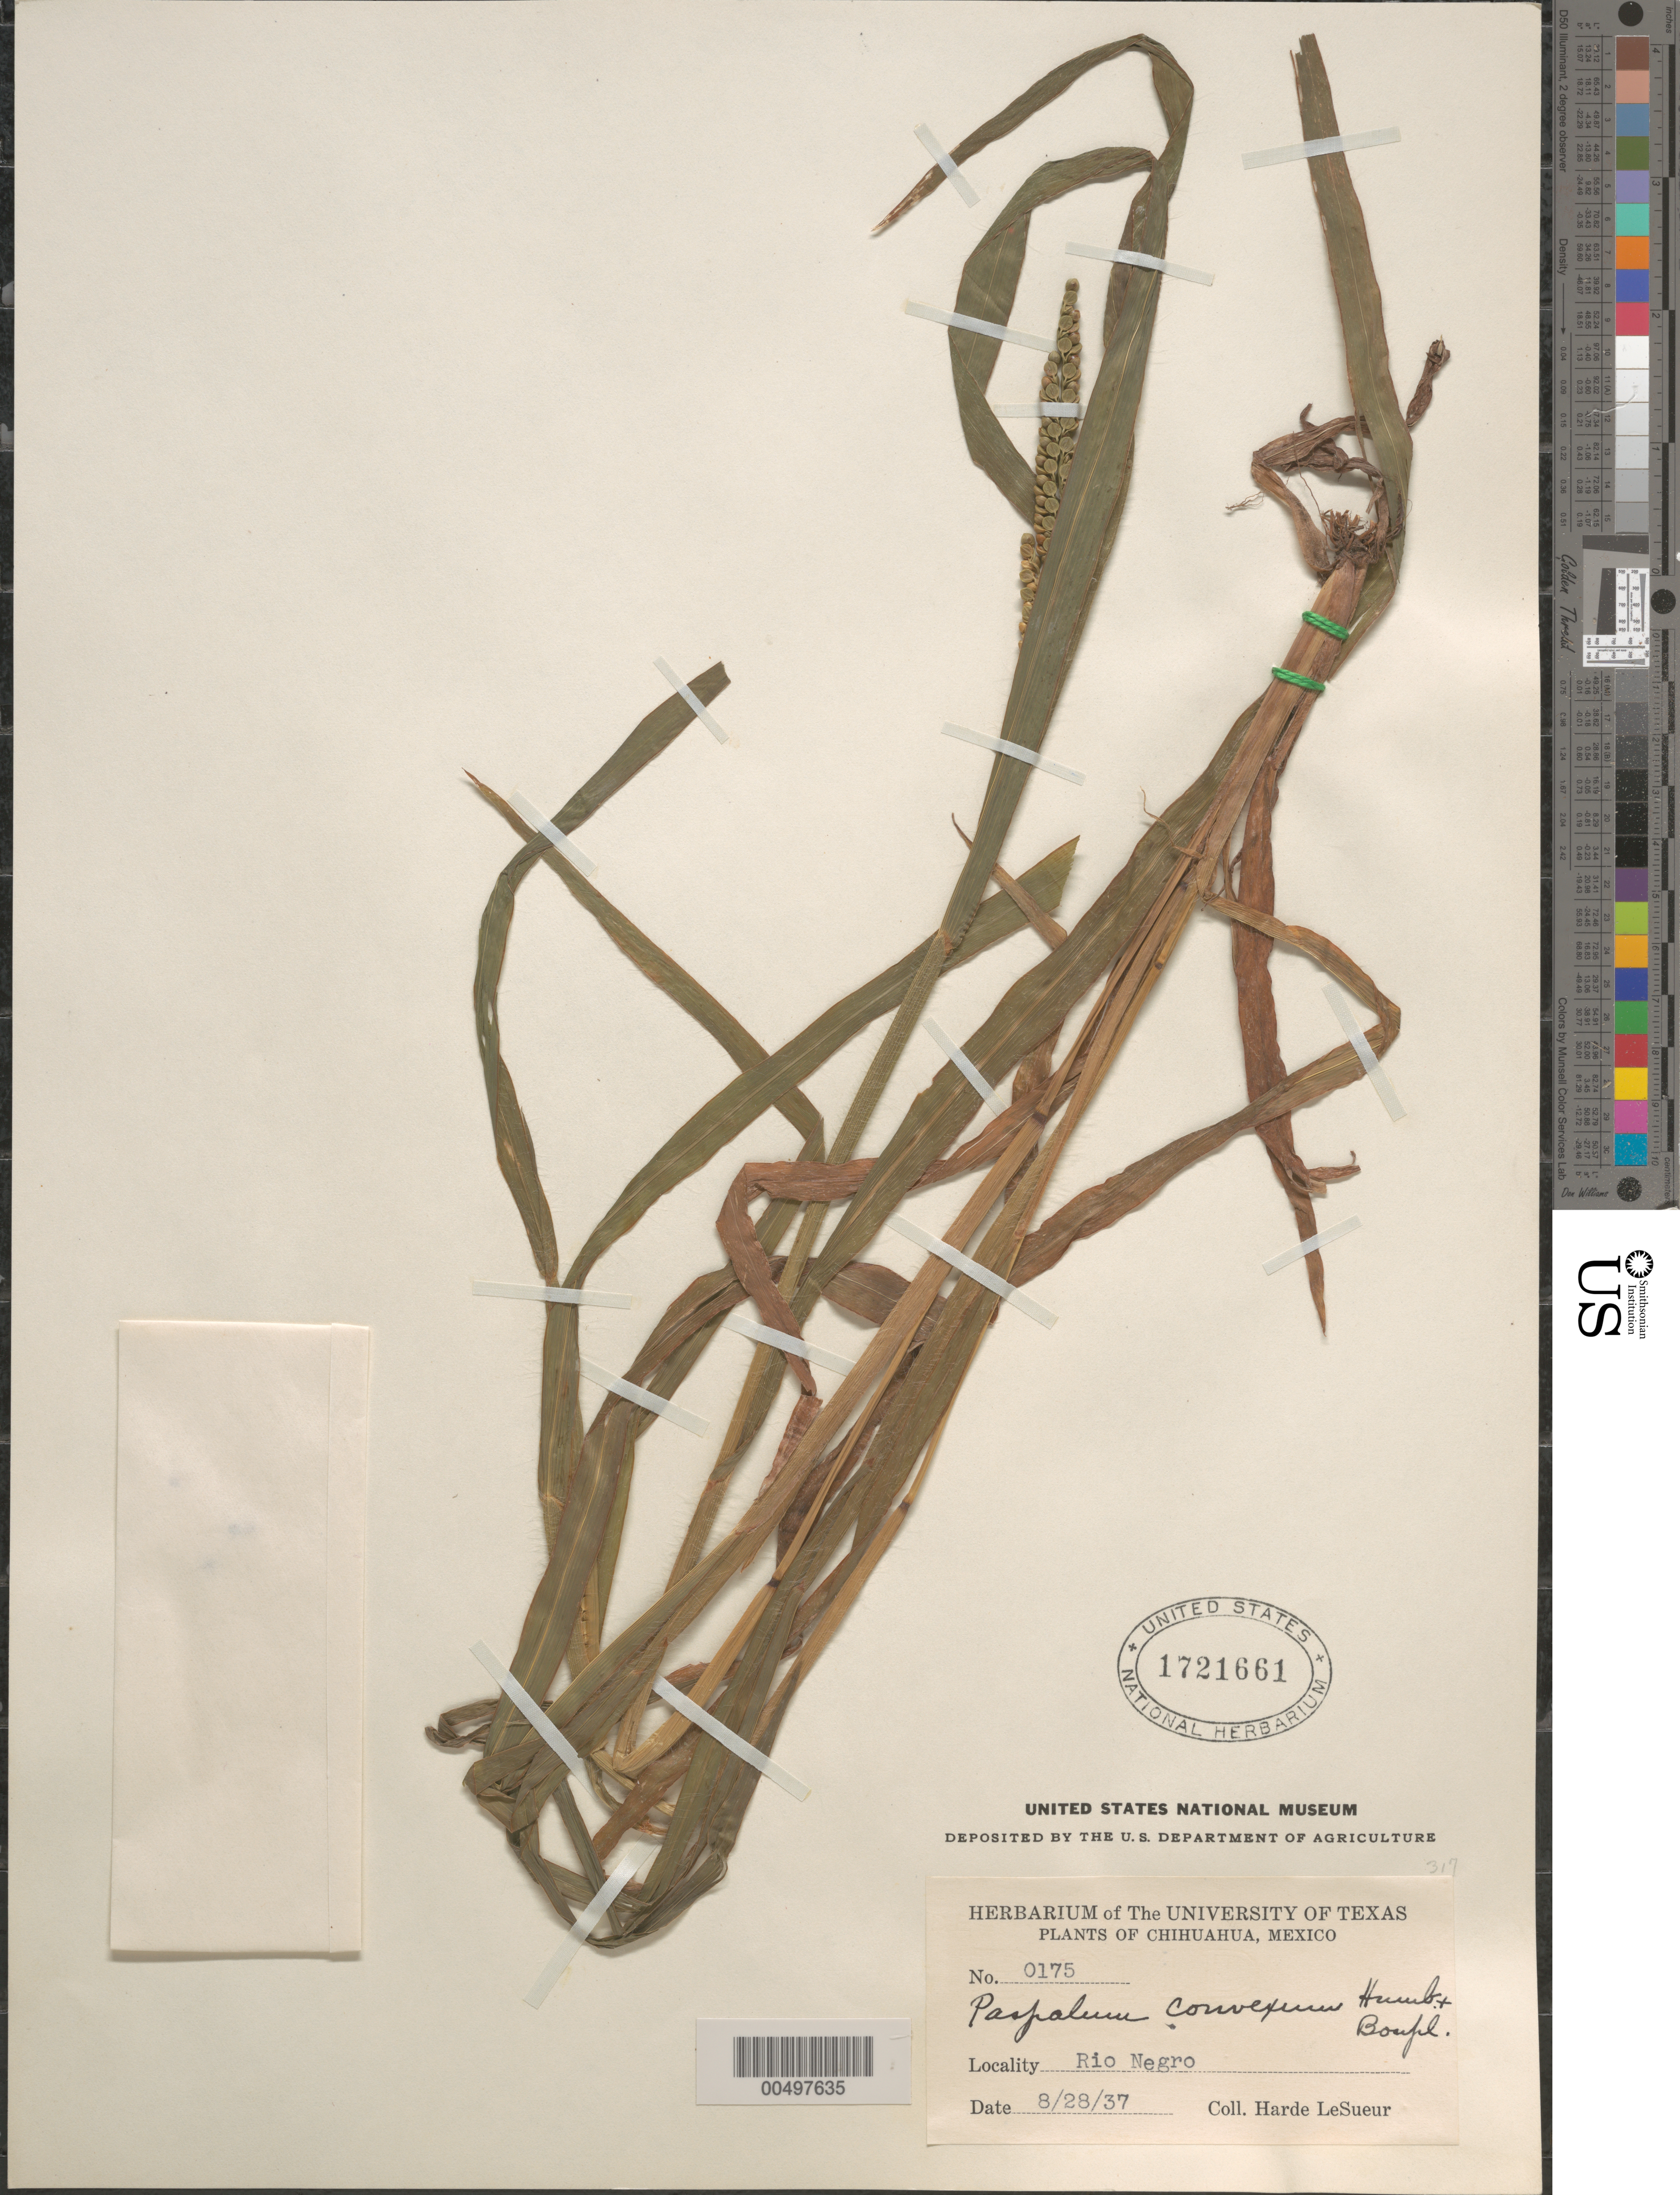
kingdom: Plantae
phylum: Tracheophyta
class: Liliopsida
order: Poales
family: Poaceae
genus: Paspalum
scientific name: Paspalum convexum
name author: Humb. & Bonpl. ex Flüggé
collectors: D. H. LeSueur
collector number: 0175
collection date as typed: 28 Aug 1937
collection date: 1937-08-28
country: Mexico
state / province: Chihuahua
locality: Rio Negro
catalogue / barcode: US 1721661